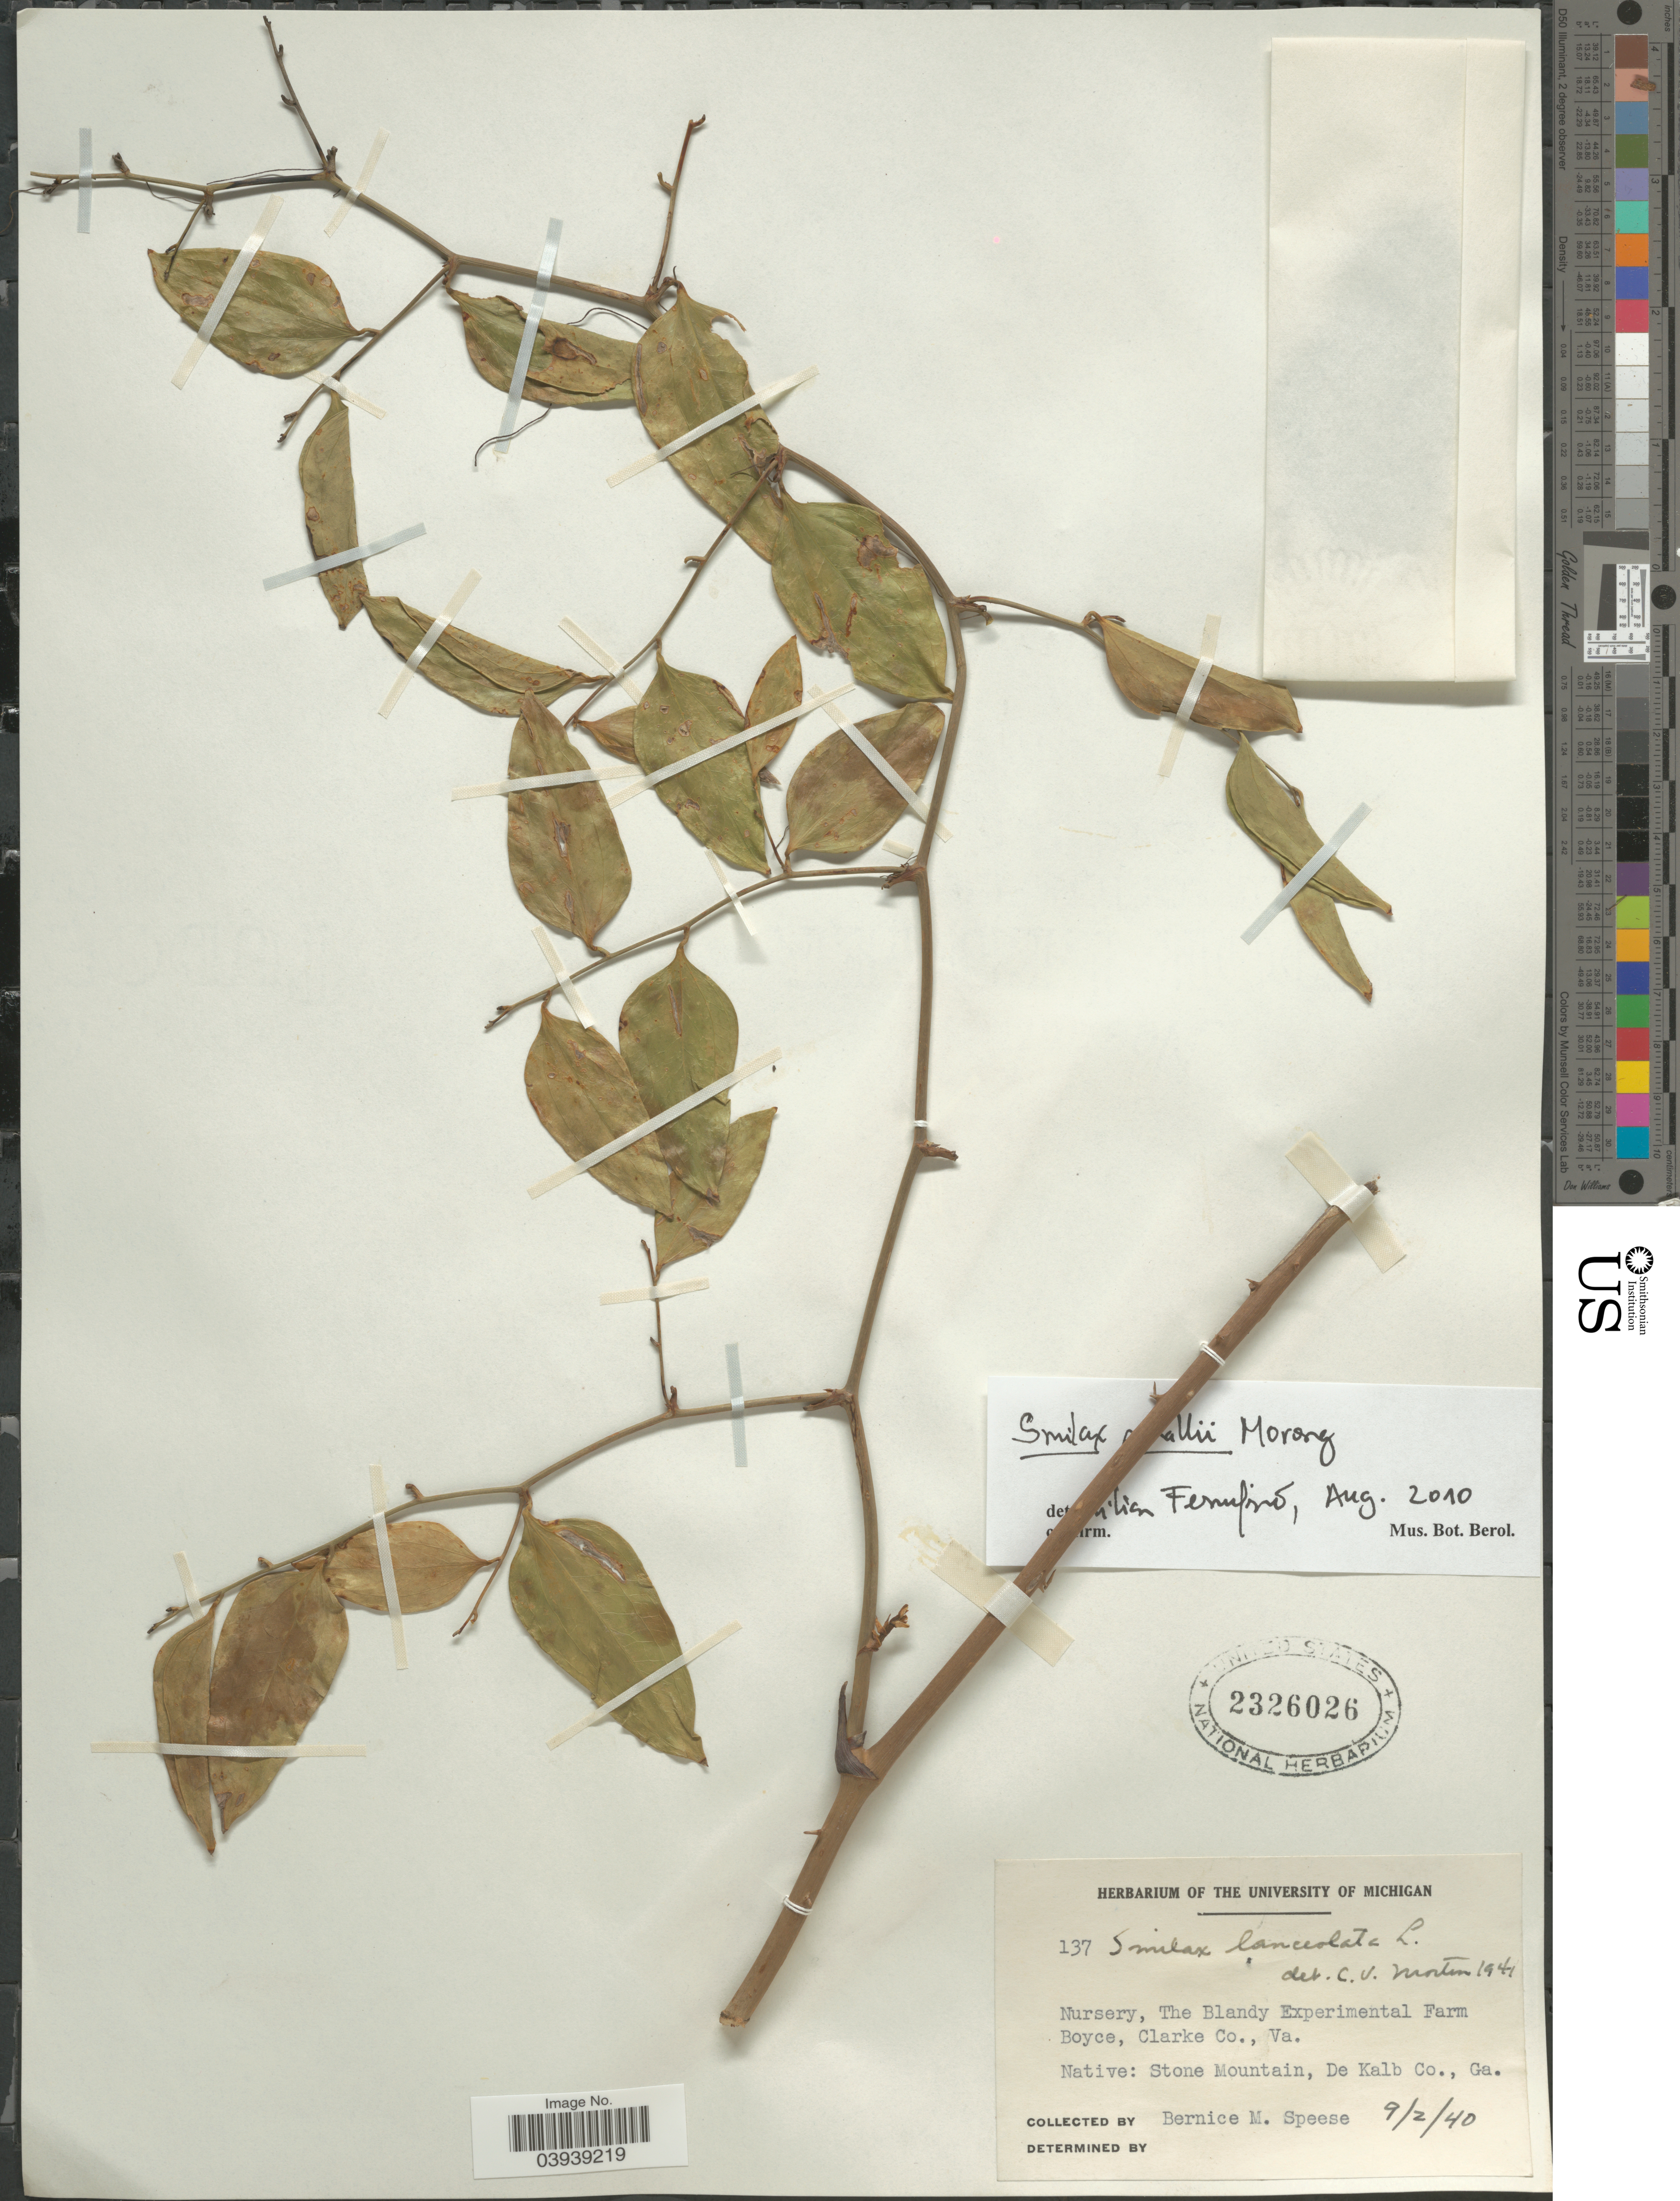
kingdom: Plantae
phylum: Tracheophyta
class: Liliopsida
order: Liliales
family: Smilacaceae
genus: Smilax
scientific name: Smilax smallii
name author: Morong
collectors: B. Speese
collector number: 137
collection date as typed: Transcribed d/m/y: 2/9/40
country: United States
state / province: Virginia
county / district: Clarke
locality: Nursery, The Blandy Experimental Farm Boyce, Clarke Co., Va.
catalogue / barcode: US 2326026